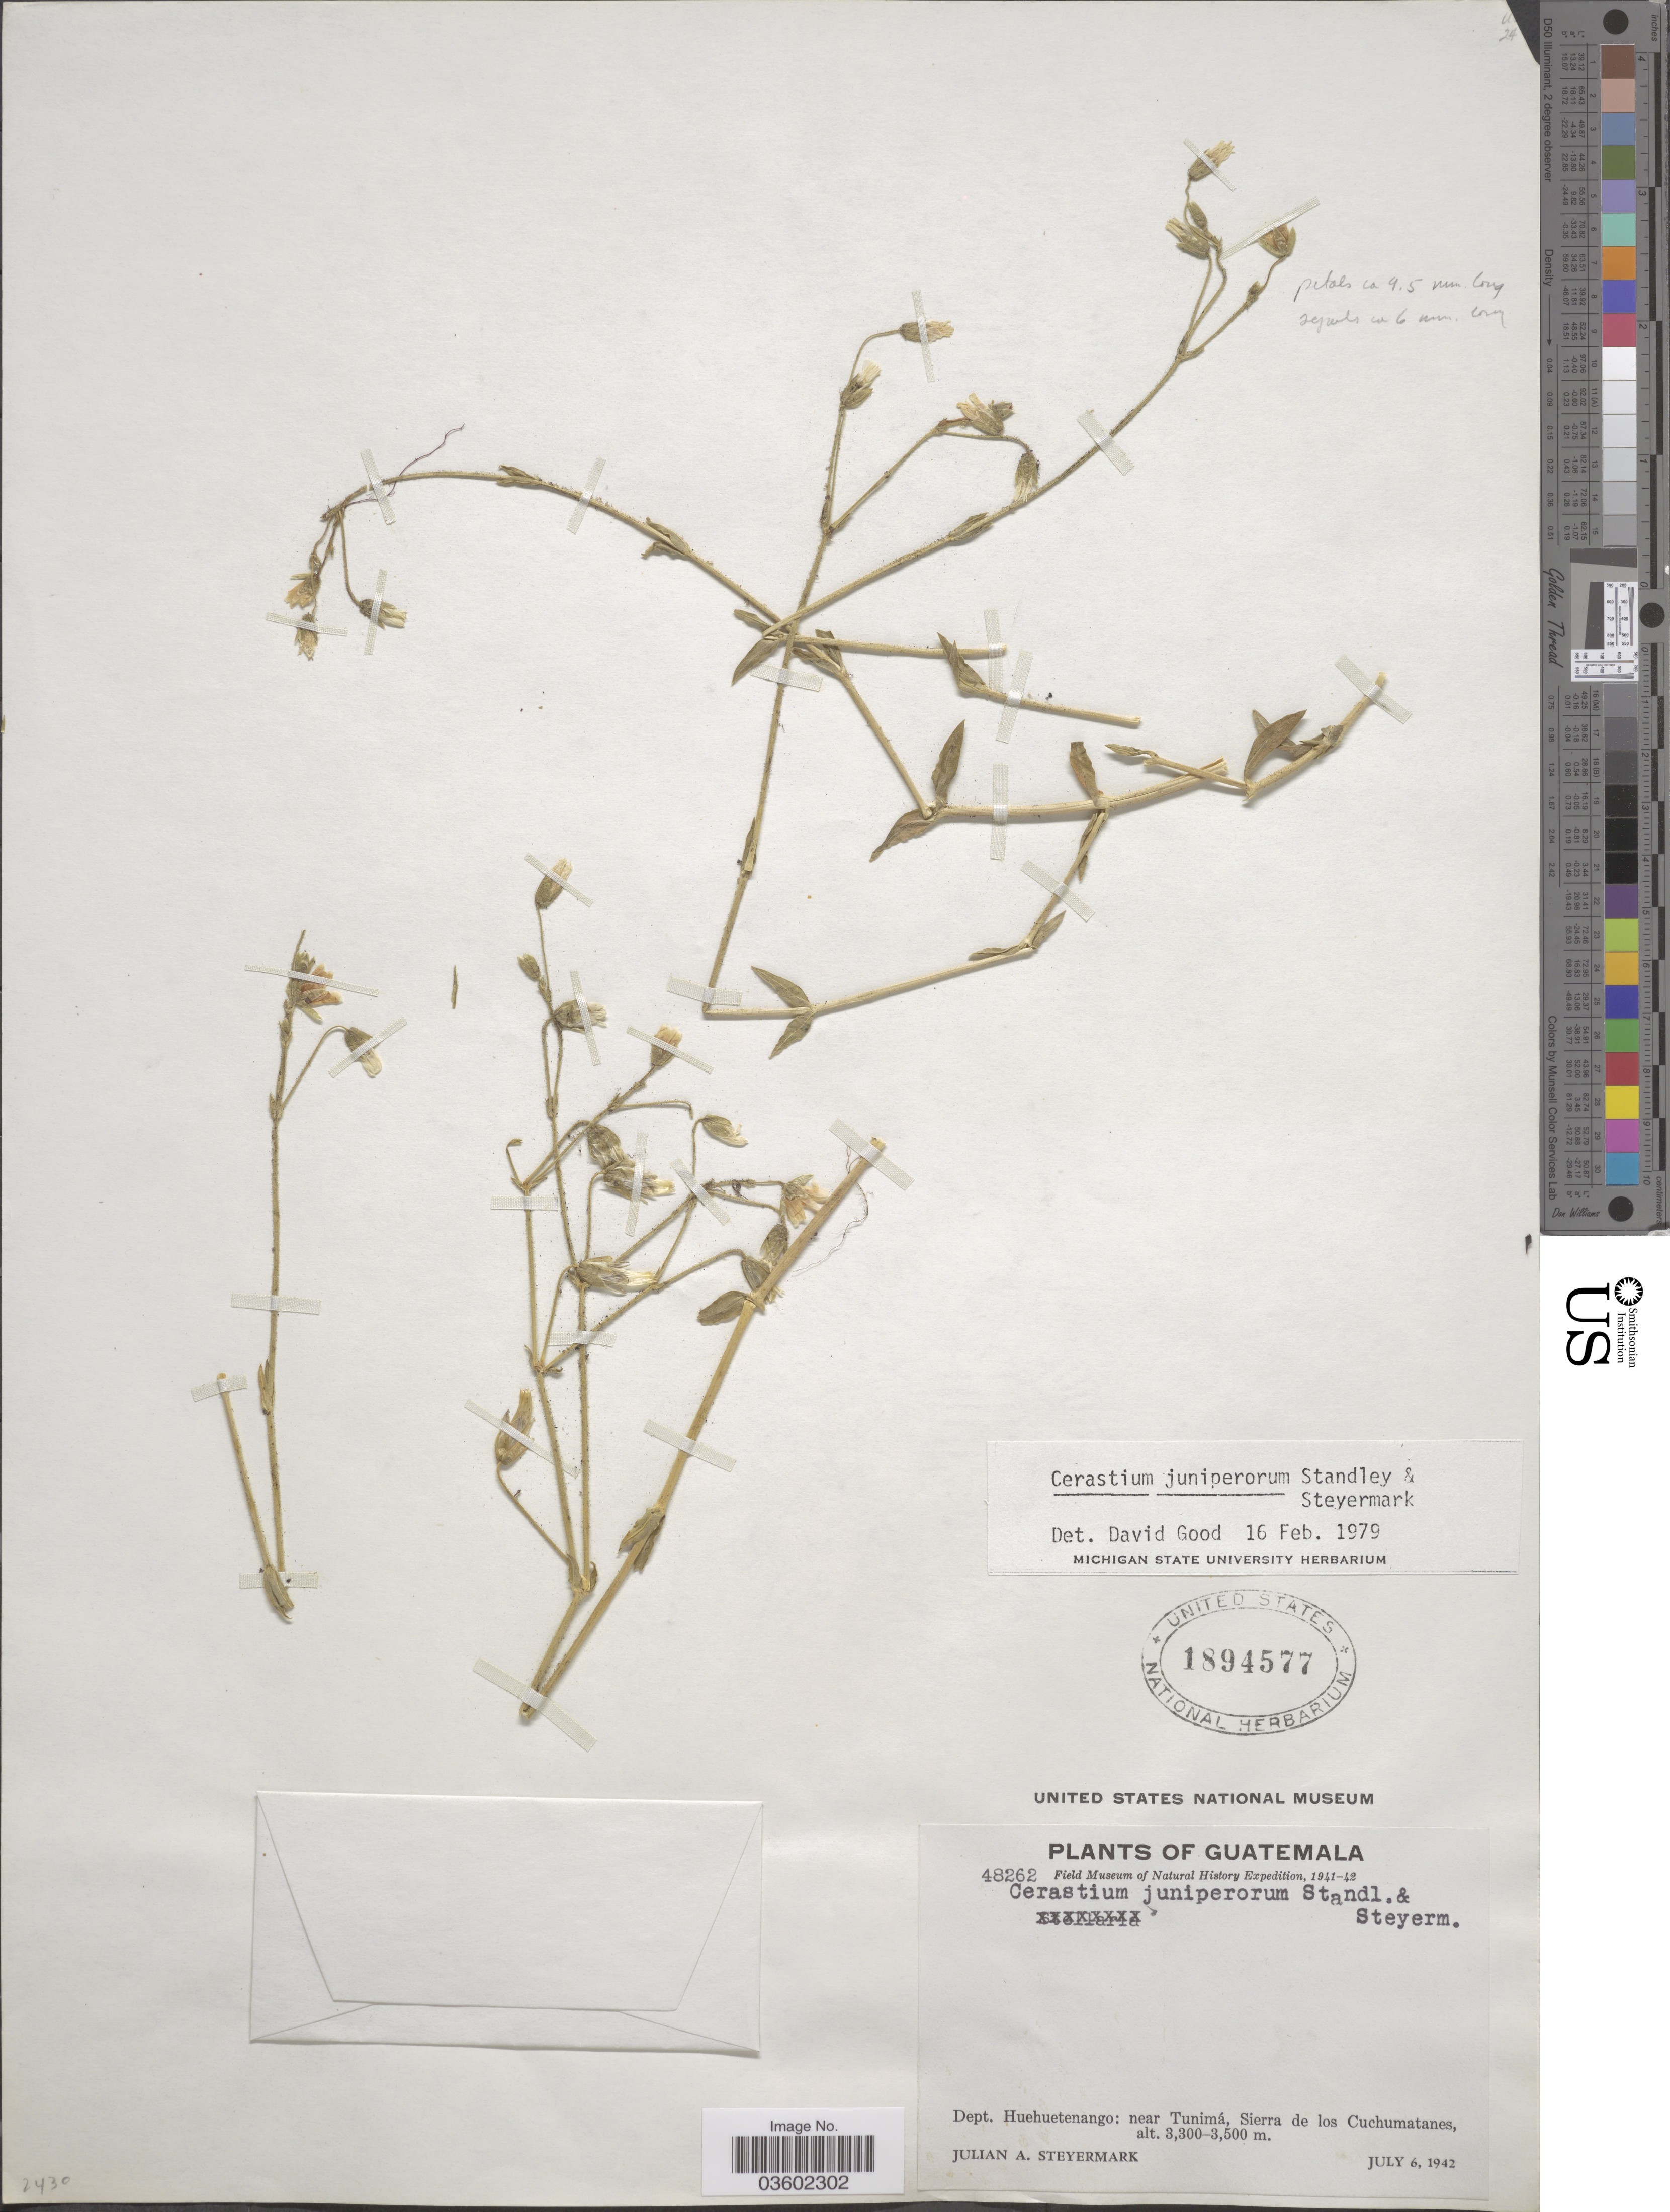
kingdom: Plantae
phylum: Tracheophyta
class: Magnoliopsida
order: Caryophyllales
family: Caryophyllaceae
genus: Cerastium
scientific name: Cerastium juniperorum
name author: Standl. & Steyerm.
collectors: J. Steyermark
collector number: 48262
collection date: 1942-07-06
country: Guatemala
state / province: Huehuetenango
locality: Dept. Huehuetenango: near Tunimá, Sierra de los Cuchumatanes.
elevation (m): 3300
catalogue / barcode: US 1894577